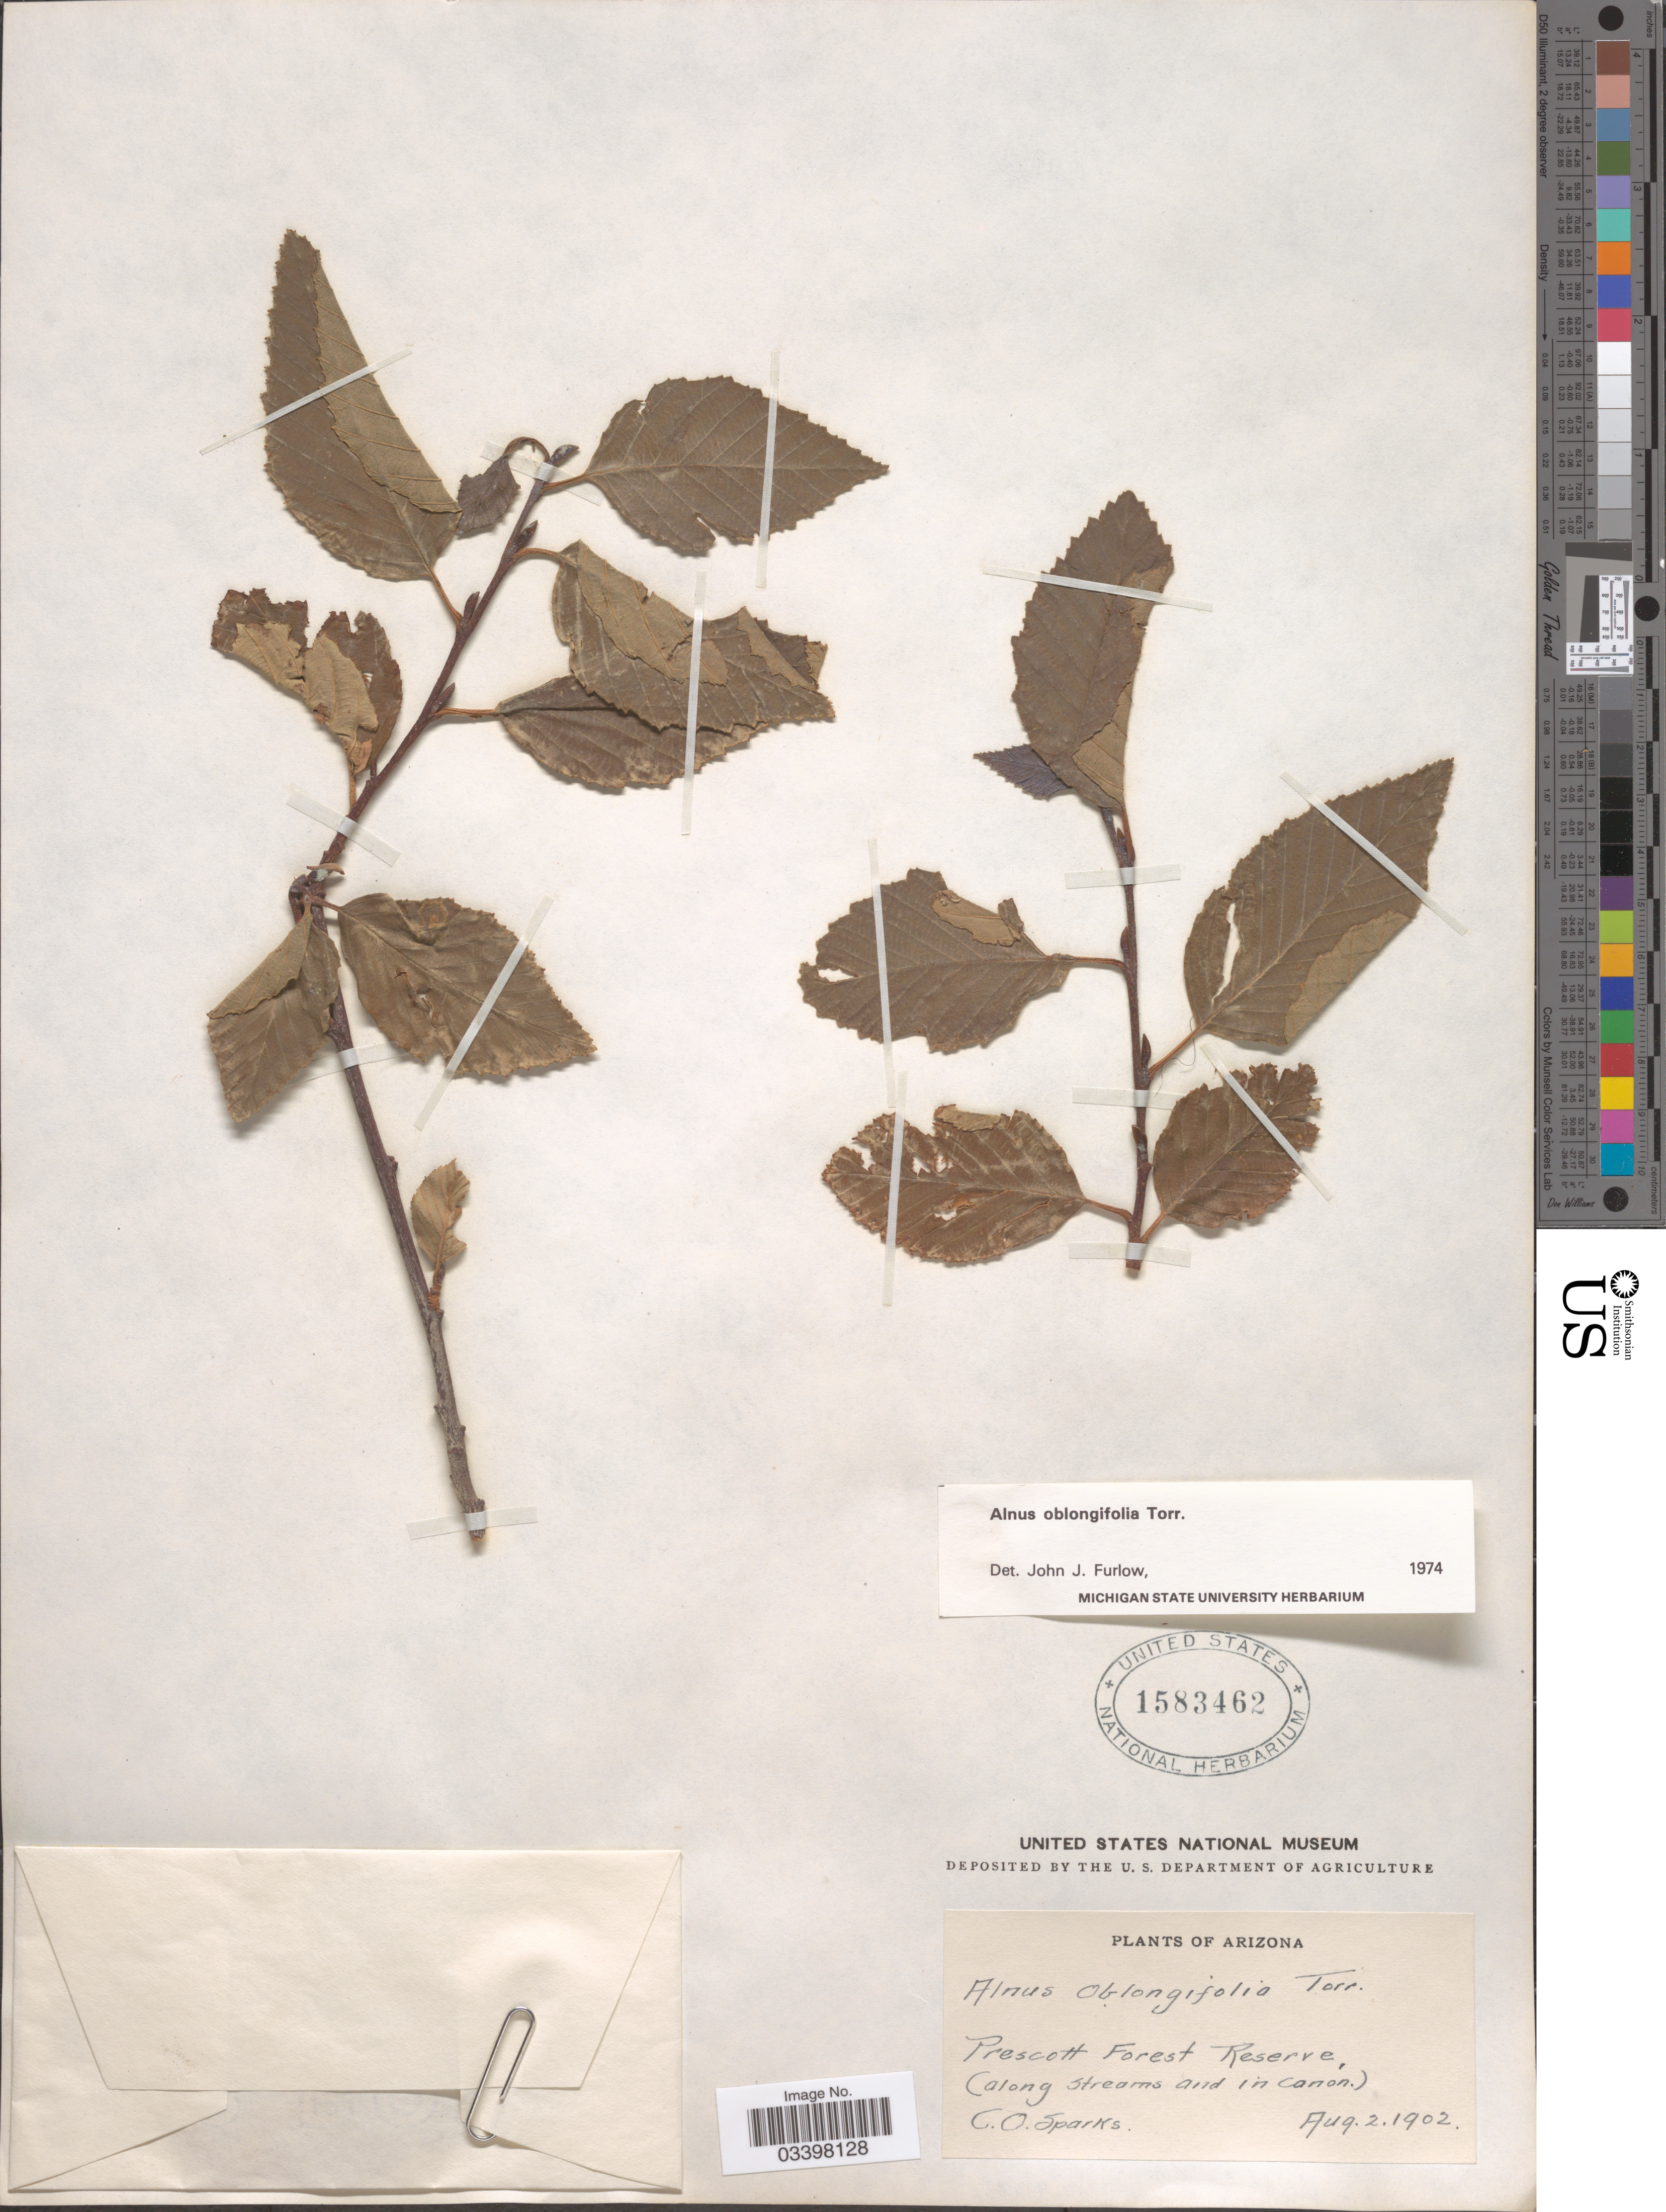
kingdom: Plantae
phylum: Tracheophyta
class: Magnoliopsida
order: Fagales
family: Betulaceae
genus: Alnus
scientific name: Alnus oblongifolia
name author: Torr. in Emory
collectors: C. O. Sparks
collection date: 1902-08-02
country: United States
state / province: Arizona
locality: Prescott Forest Reserve, (along streams and in canon).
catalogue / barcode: US 1583462